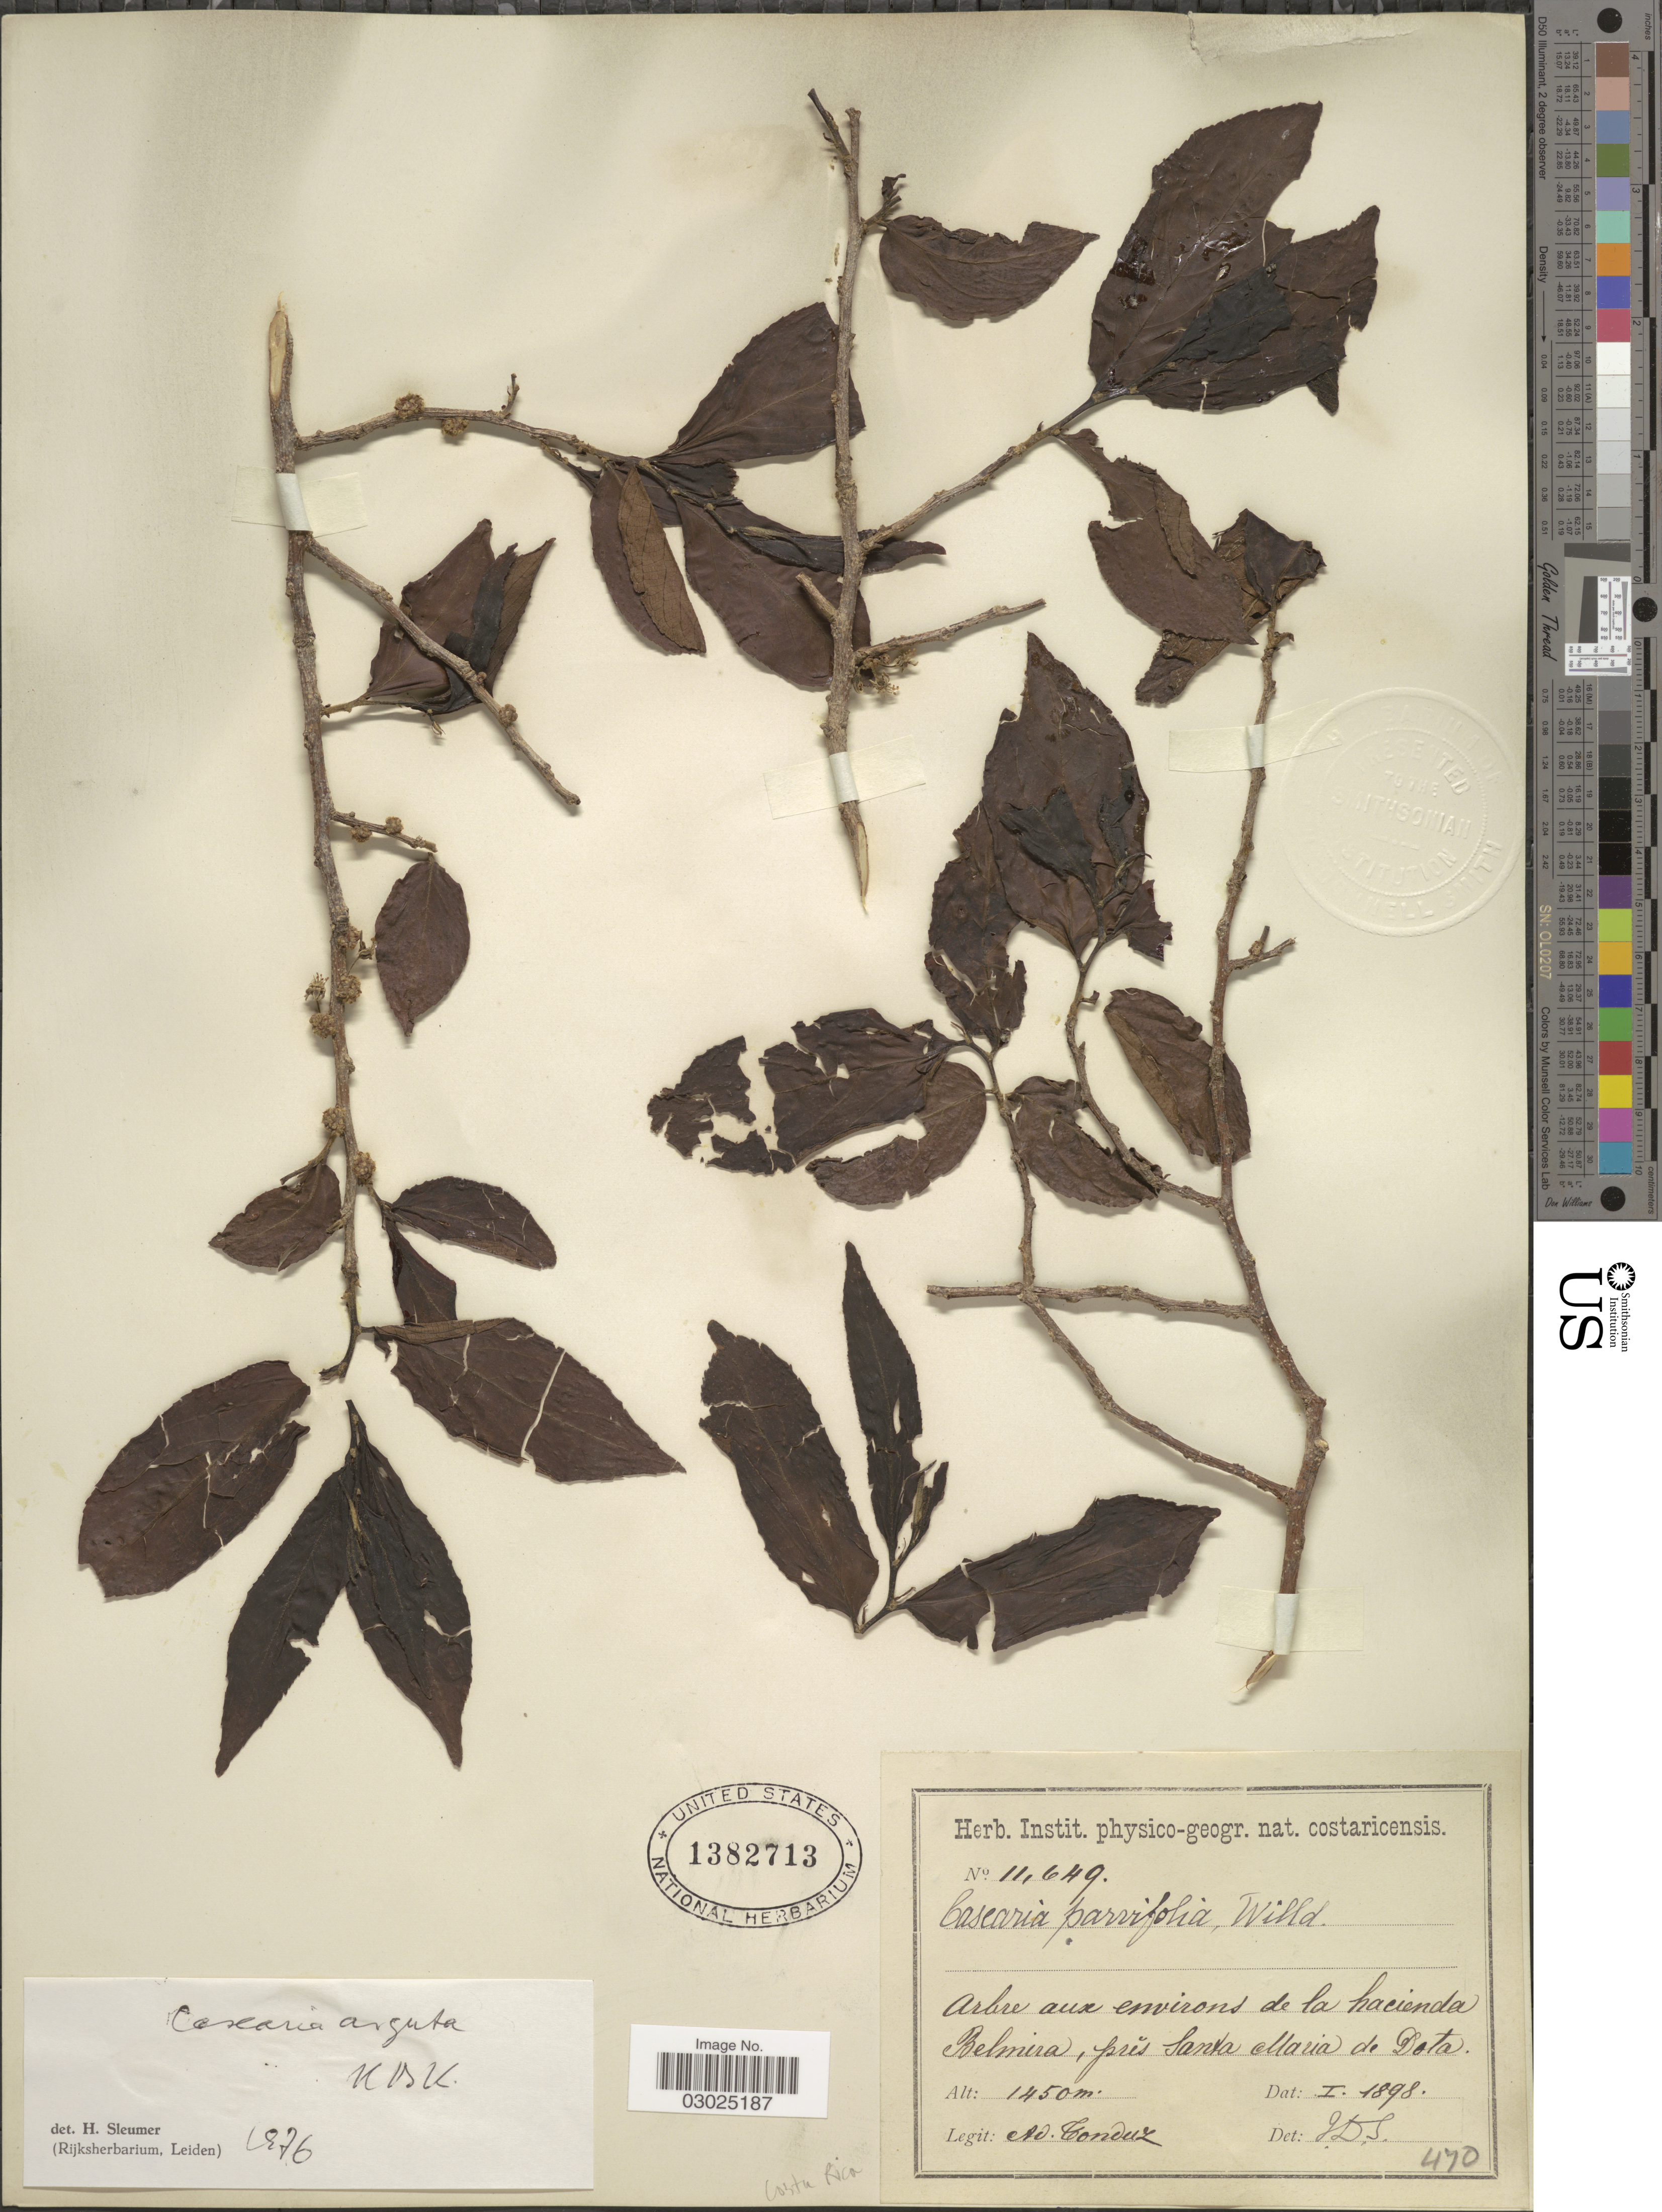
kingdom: Plantae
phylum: Tracheophyta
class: Magnoliopsida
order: Malpighiales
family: Salicaceae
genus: Casearia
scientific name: Casearia arguta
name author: Kunth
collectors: A. Tonduz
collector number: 11649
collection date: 1898-01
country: Costa Rica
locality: Arbre aux environs de la hacienda Belmira, prés Santa Maria de Dota.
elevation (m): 1450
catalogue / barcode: US 1382713